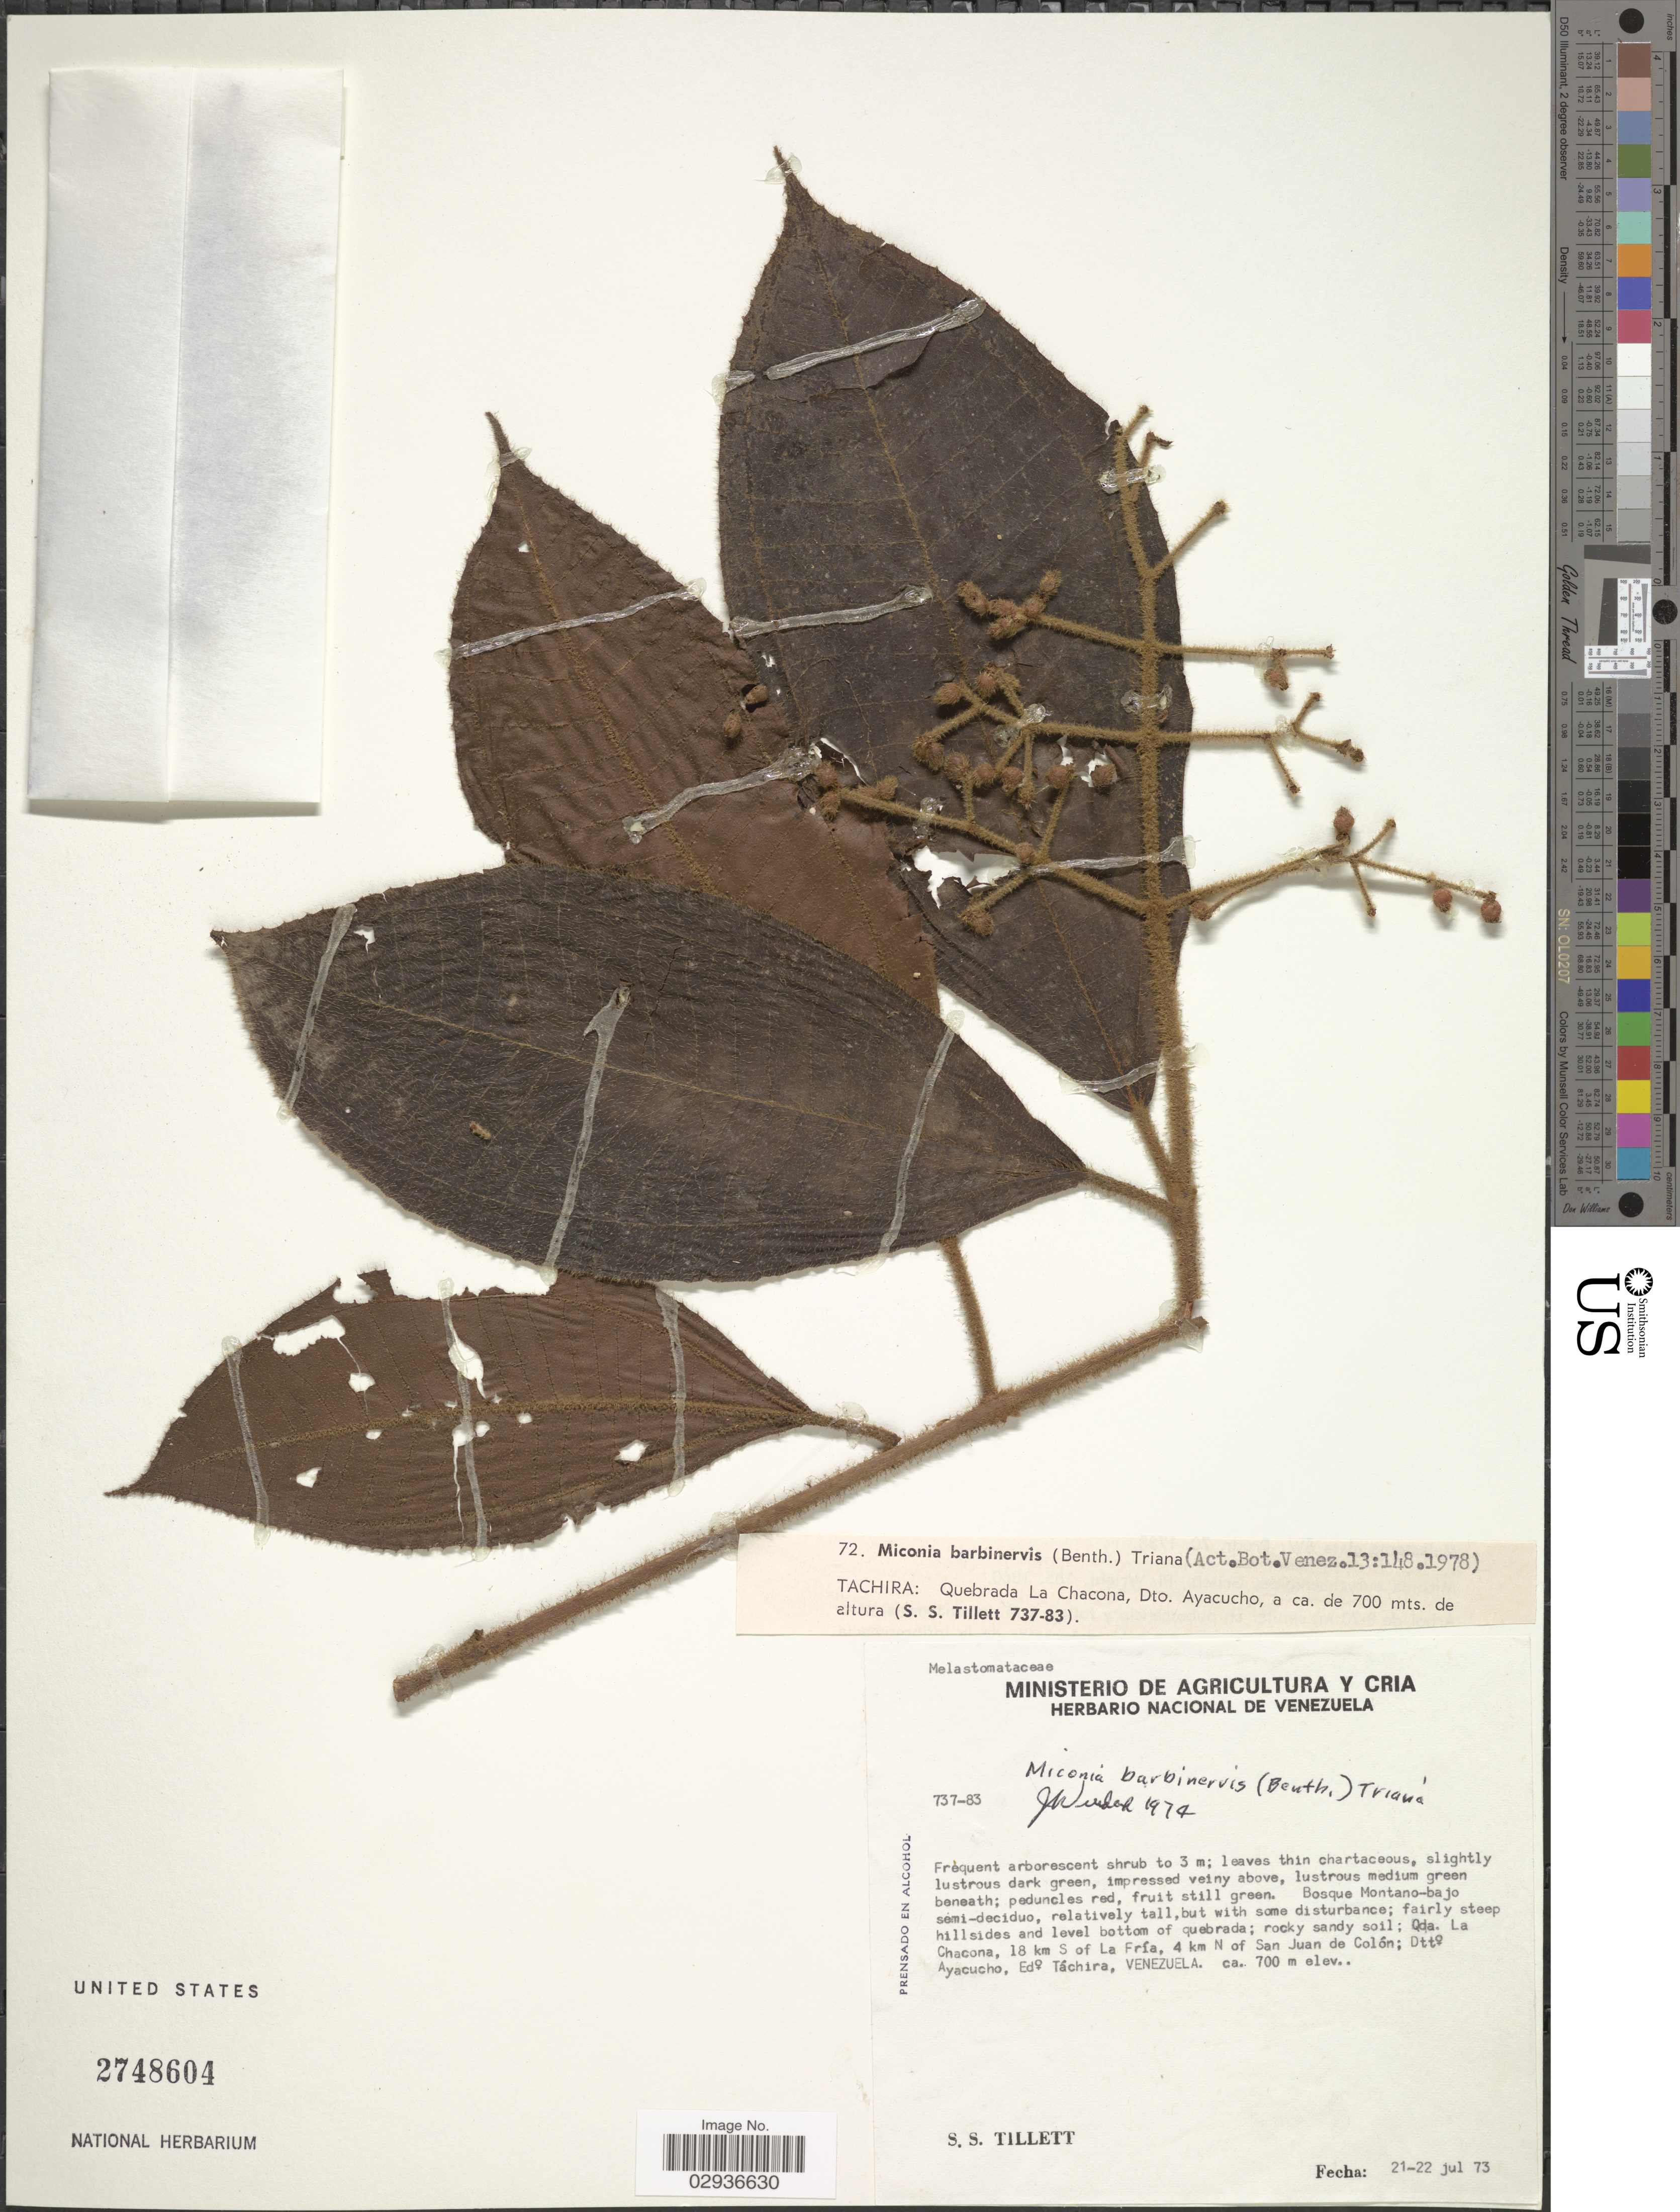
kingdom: Plantae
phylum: Tracheophyta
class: Magnoliopsida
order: Myrtales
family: Melastomataceae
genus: Miconia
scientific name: Miconia barbinervis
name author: (Benth.) Triana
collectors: S. S. Tillett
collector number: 737-83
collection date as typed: Transcribed d/m/y: 21/7/73 to 22/7/73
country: Venezuela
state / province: Tachira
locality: Qda. La Chacona, 18 km S of La Fría, 4 km N of San Juan de Colón; Dtto. Ayacucho, Edo Tachira.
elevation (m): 700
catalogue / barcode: US 2748604